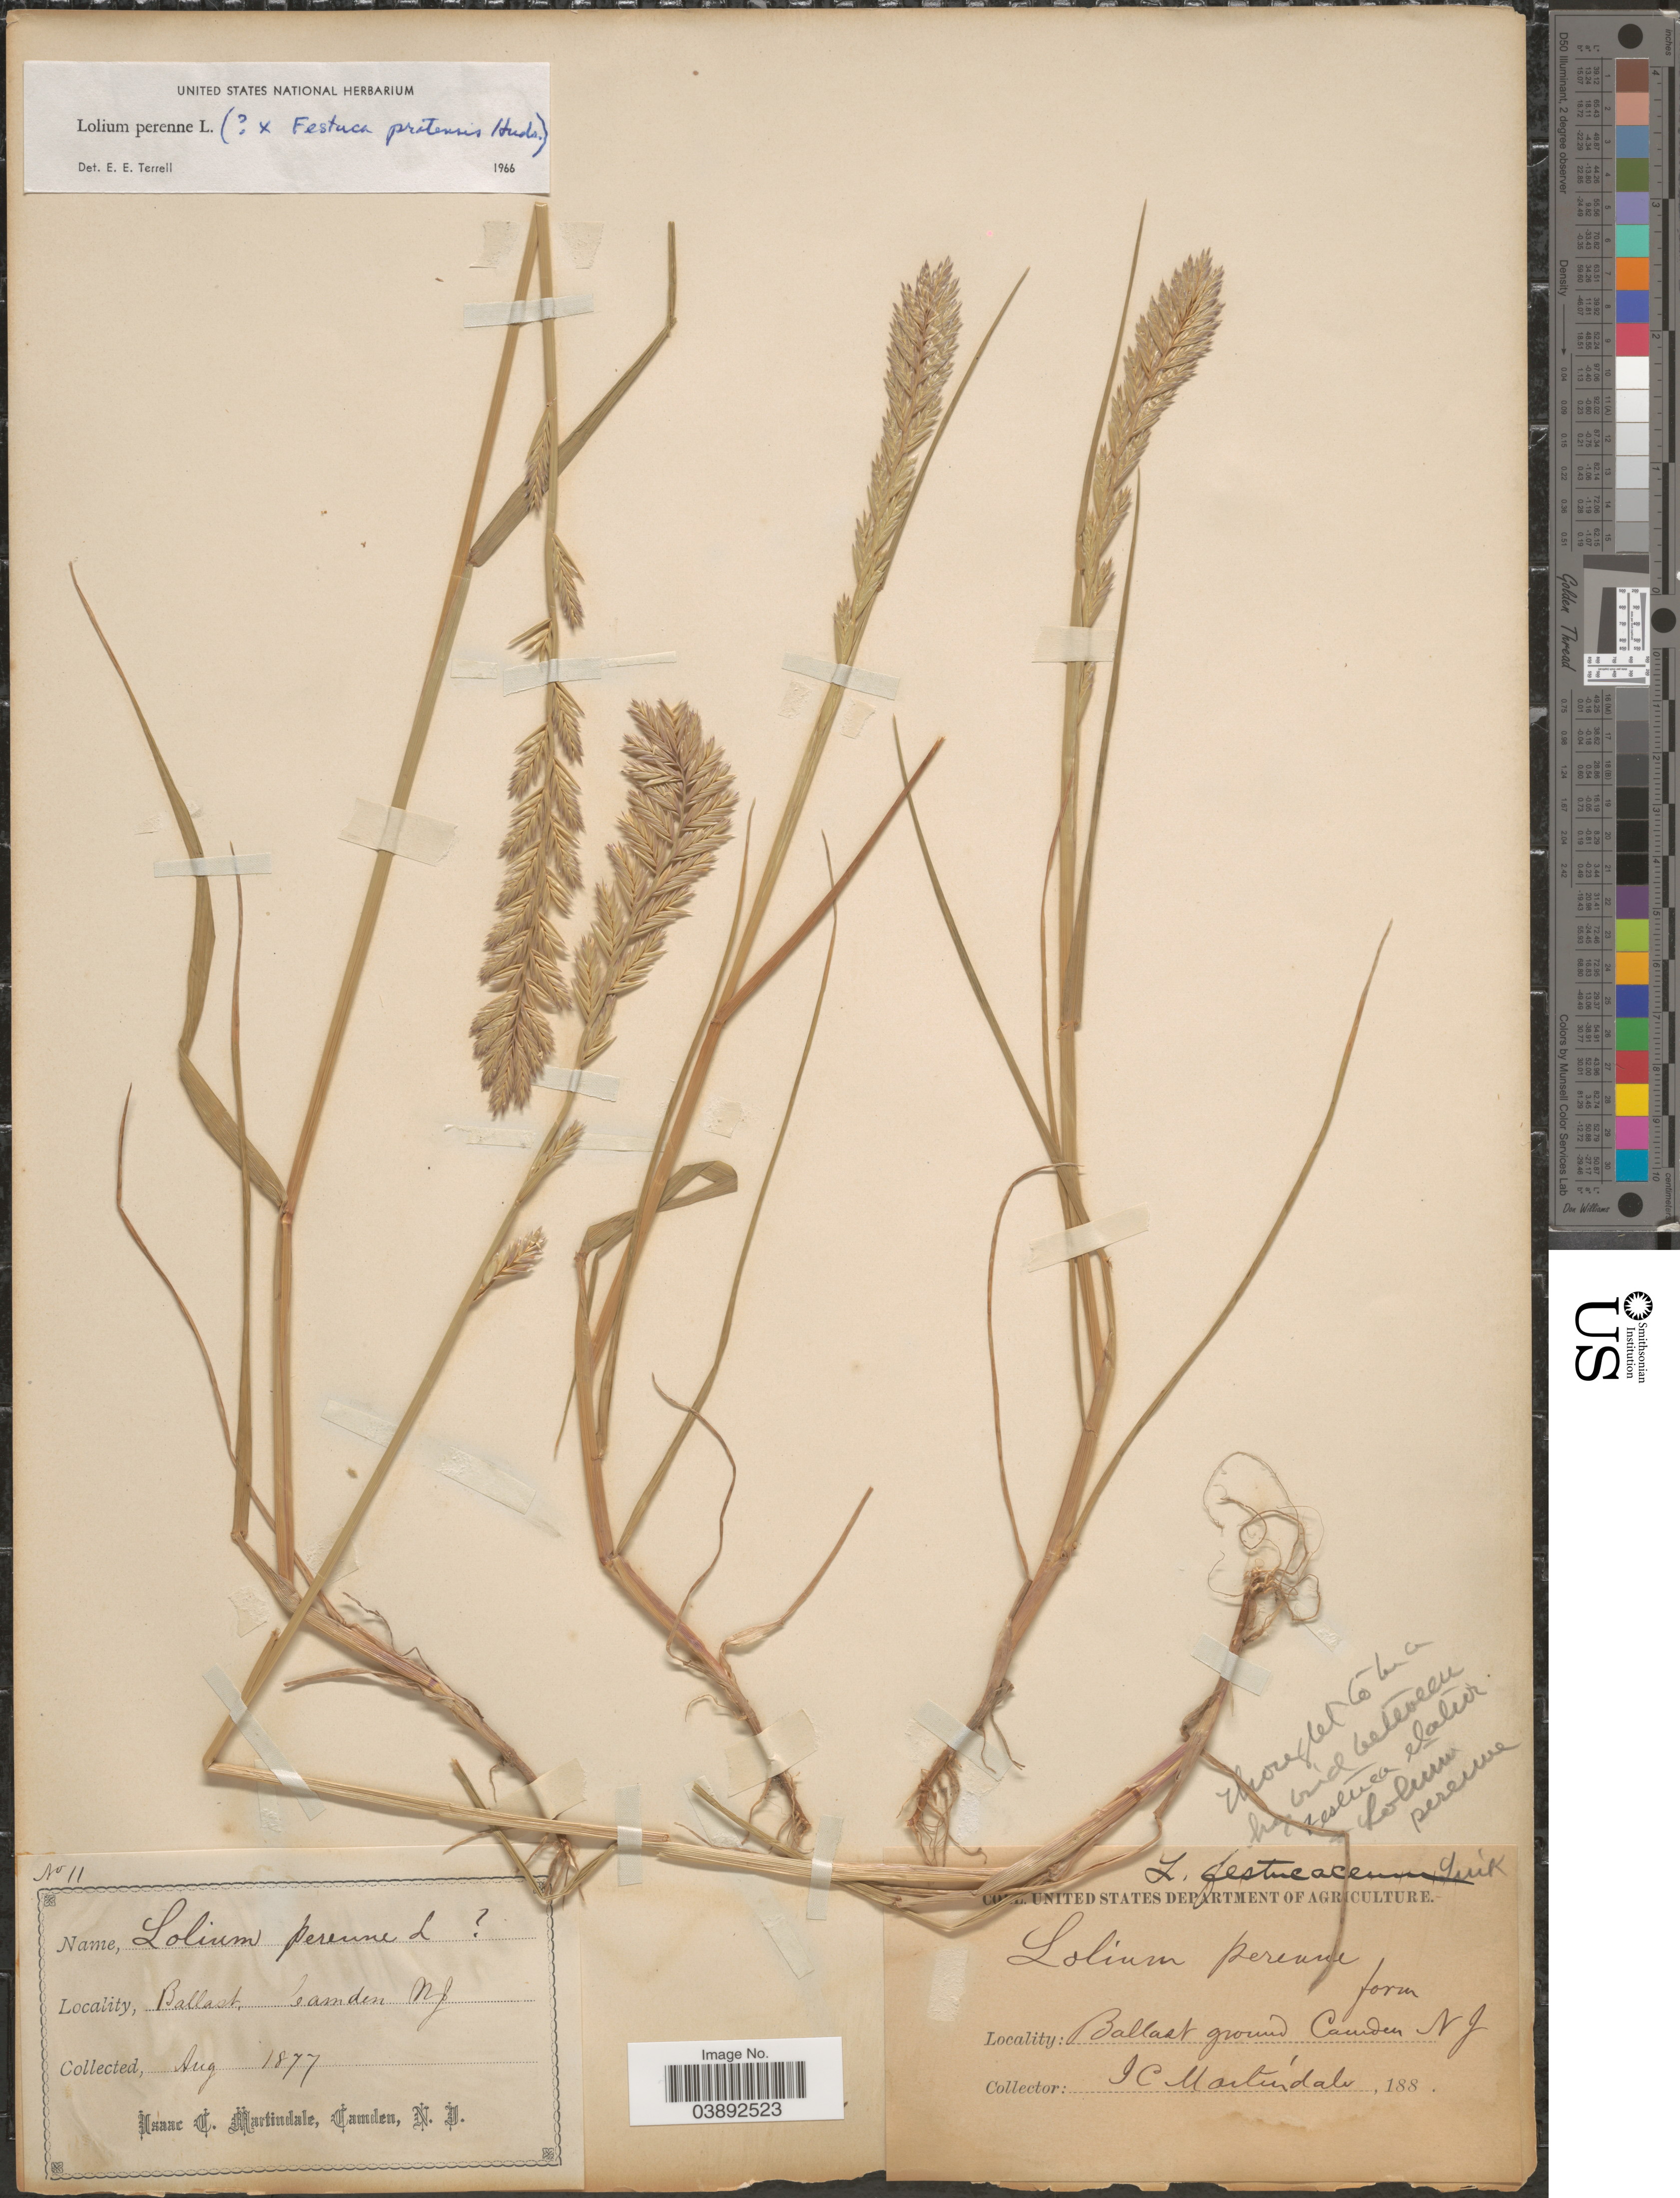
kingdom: Plantae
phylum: Tracheophyta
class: Liliopsida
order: Poales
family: Poaceae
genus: Lolium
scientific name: Lolium perenne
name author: L.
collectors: I. C. Martindale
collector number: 11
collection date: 1877-08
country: United States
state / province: New Jersey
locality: Ballast ground, Camden.